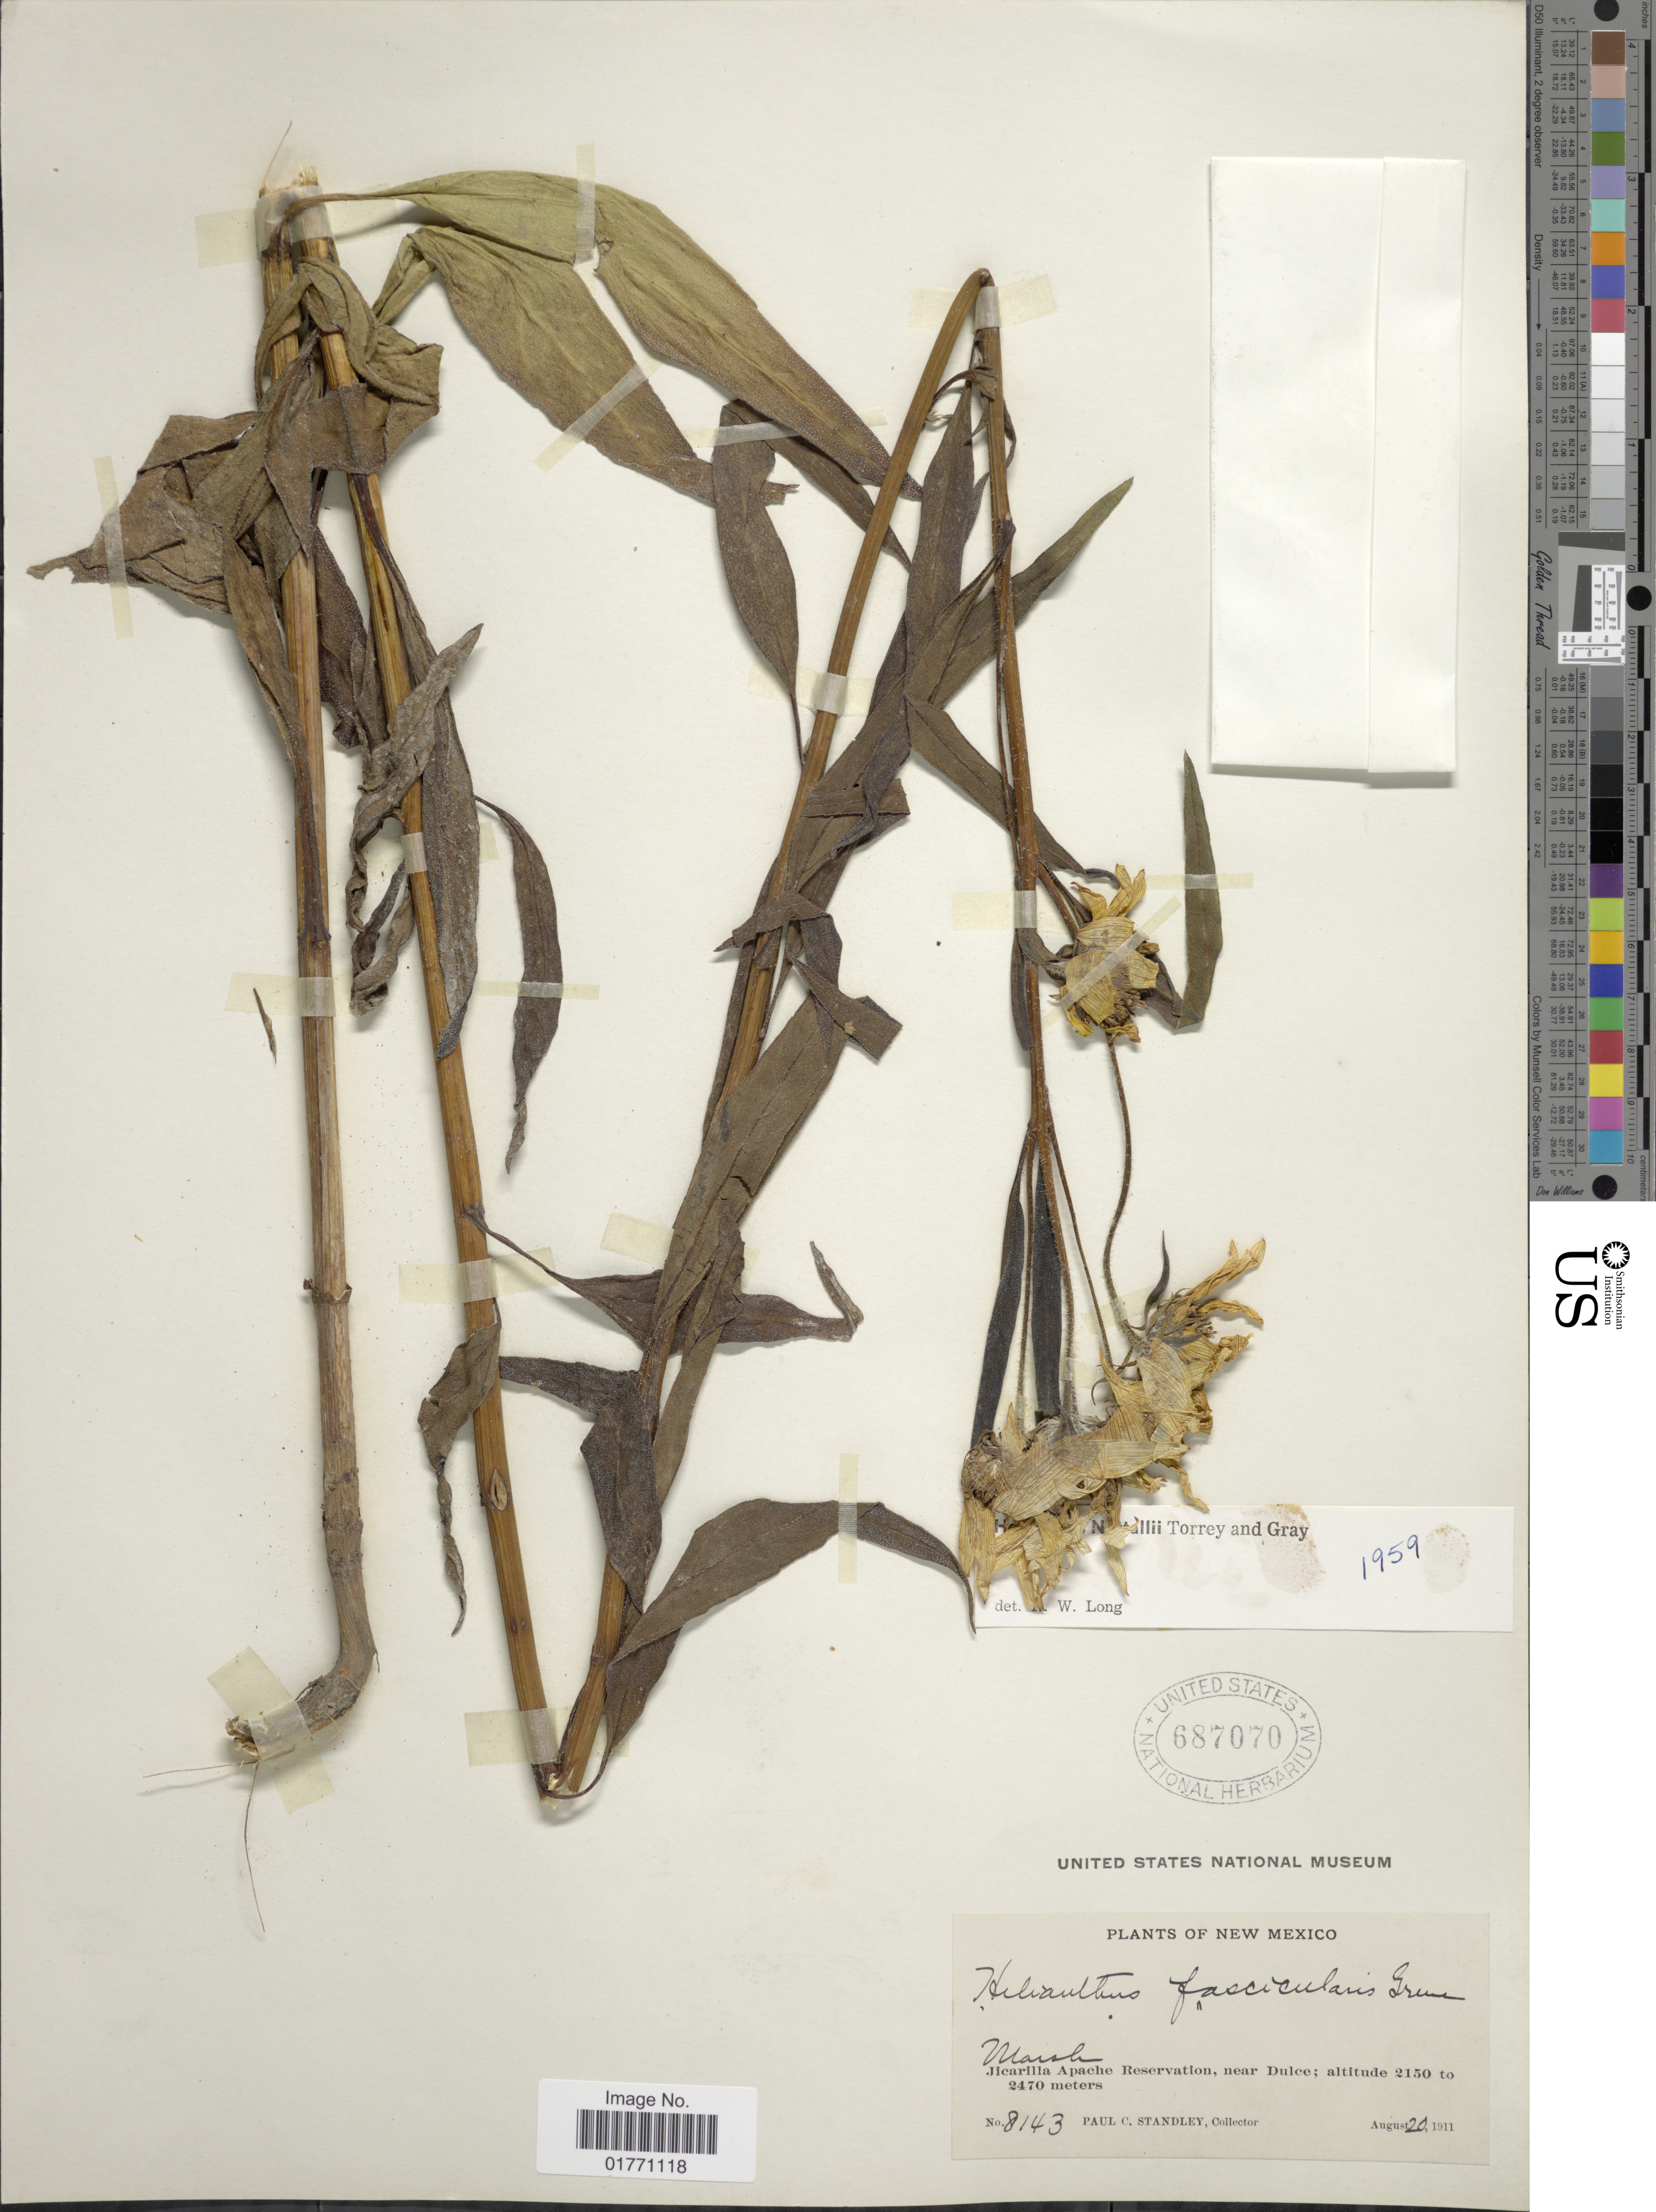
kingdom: Plantae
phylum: Tracheophyta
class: Magnoliopsida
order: Asterales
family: Asteraceae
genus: Helianthus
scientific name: Helianthus nuttallii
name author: Torr. & A. Gray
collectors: P. C. Standley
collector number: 8143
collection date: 1911-08-20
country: United States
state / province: New Mexico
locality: Marsh, Jicarilla Apache Reservation, near Dulce.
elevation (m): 2150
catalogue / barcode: US 687070